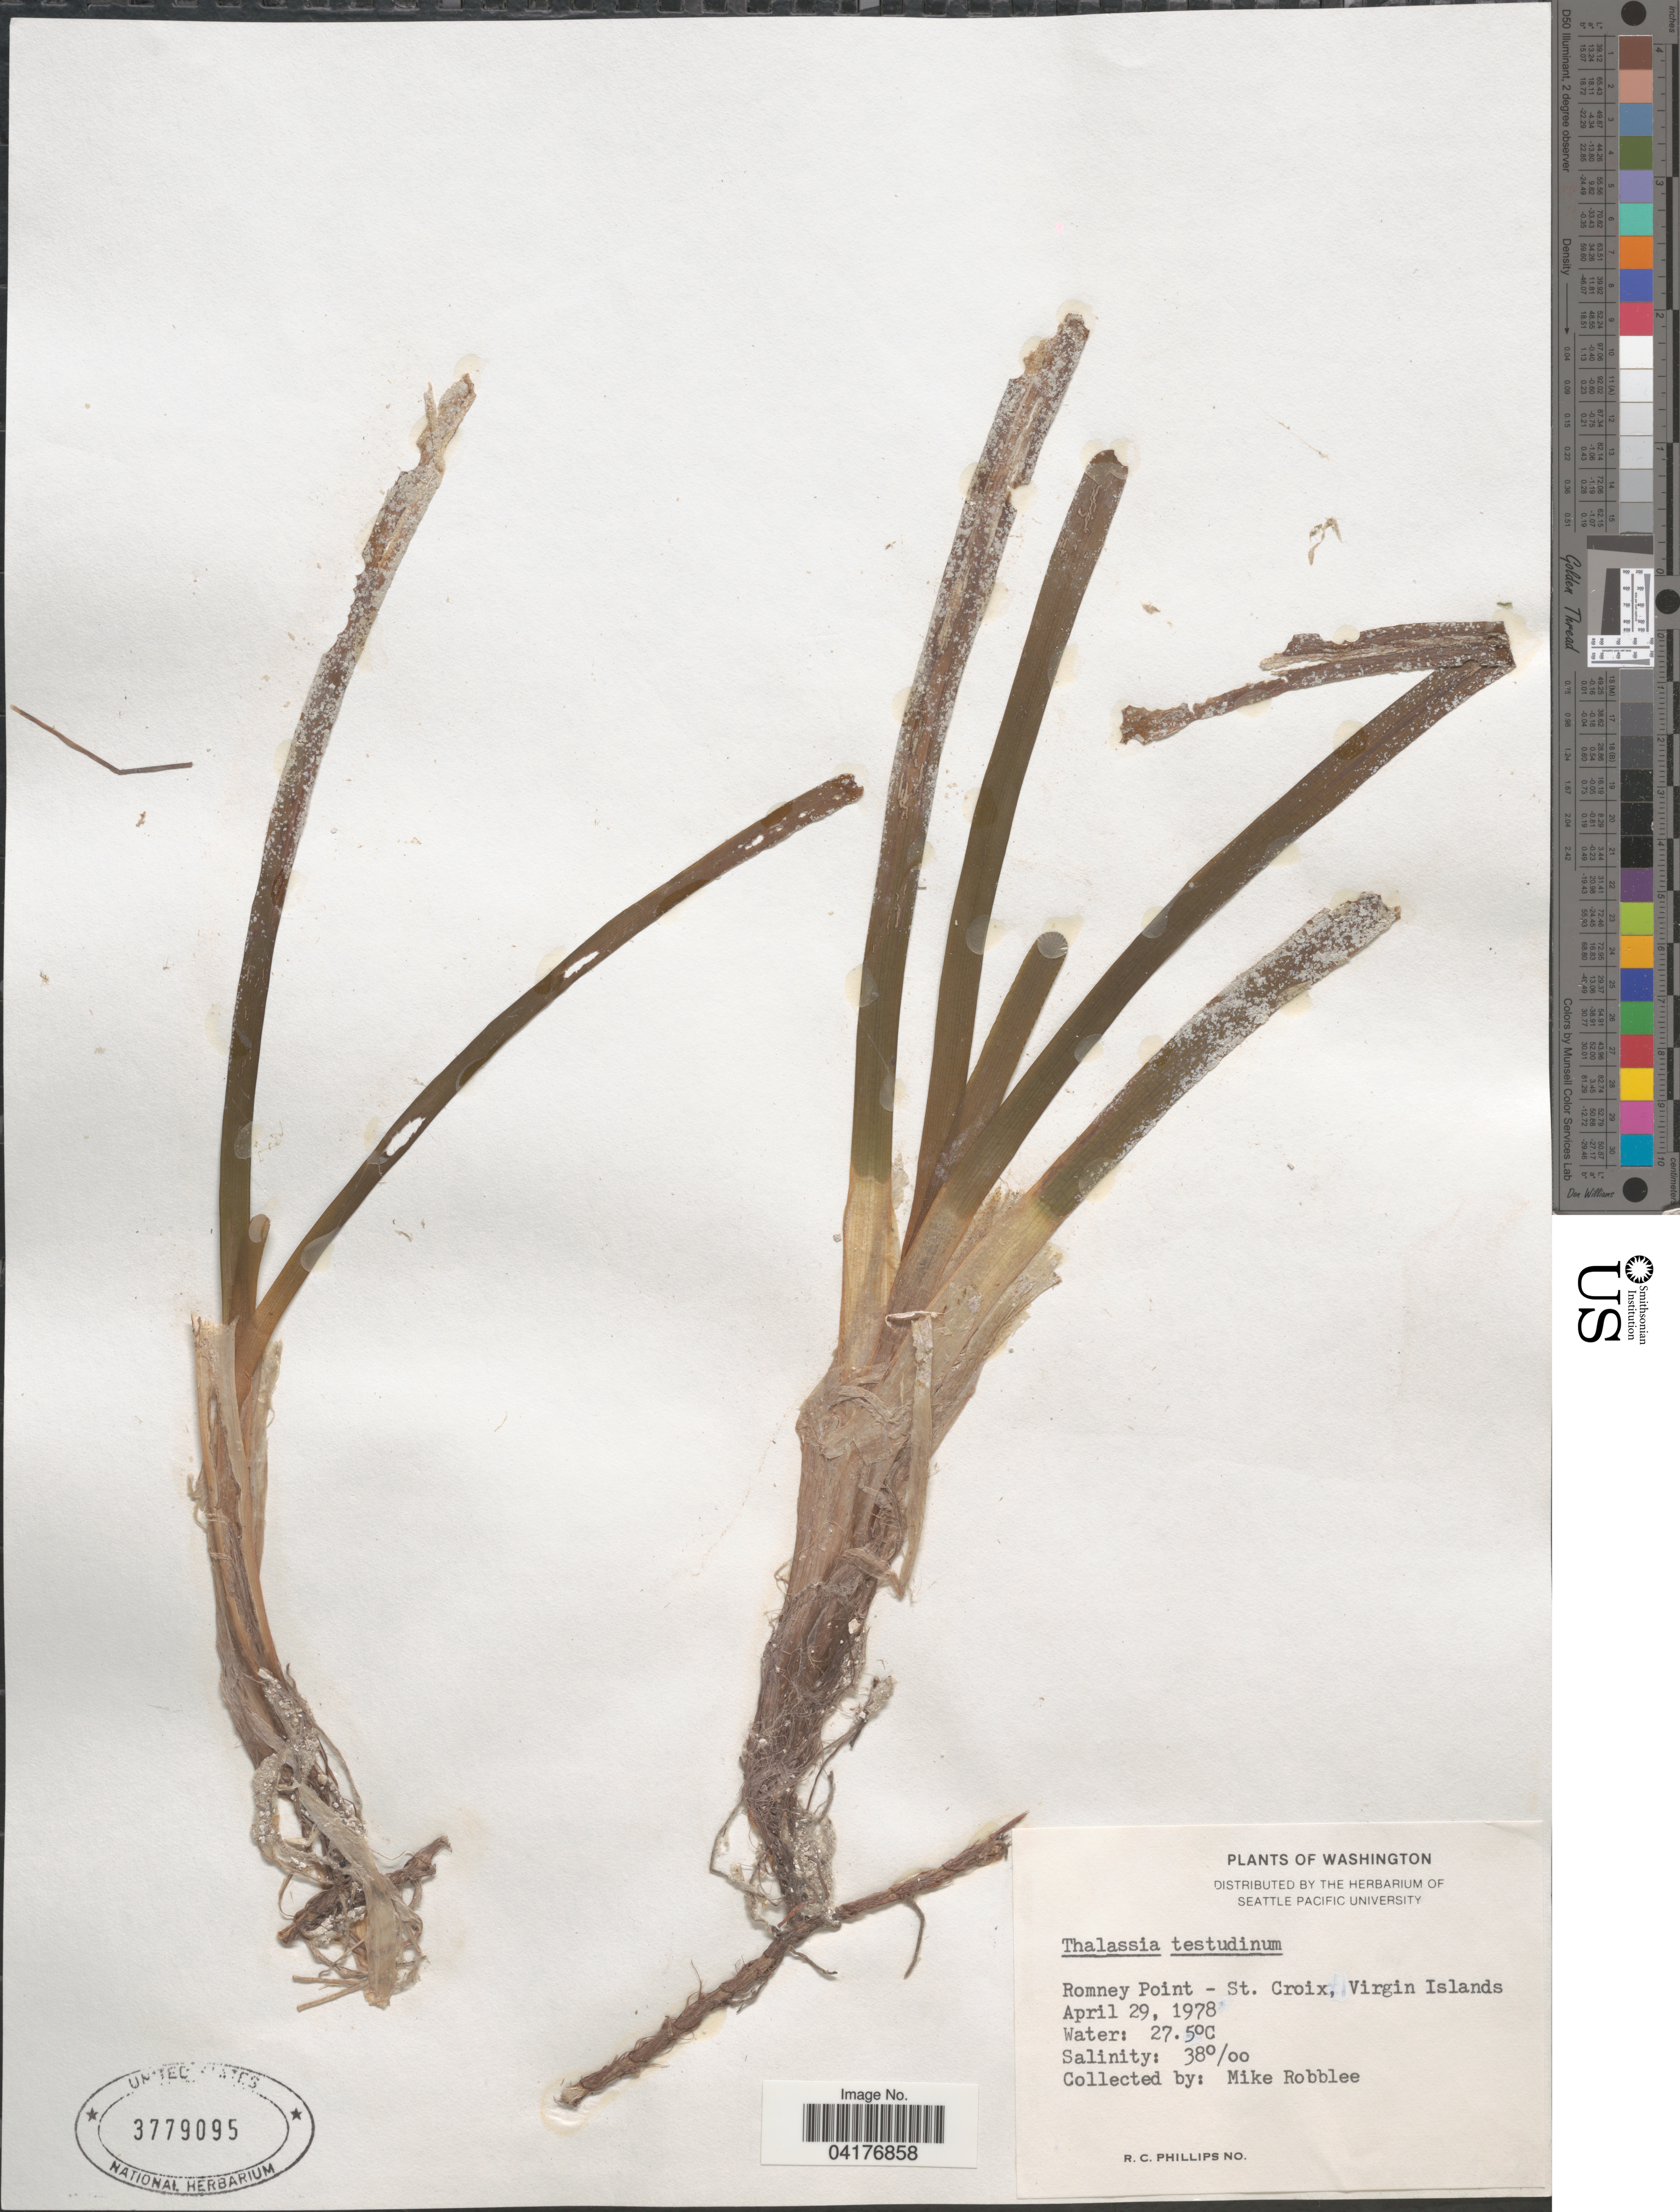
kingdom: Plantae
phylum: Tracheophyta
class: Liliopsida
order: Alismatales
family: Hydrocharitaceae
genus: Thalassia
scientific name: Thalassia testudinum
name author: Banks & Sol. ex K.D. Koenig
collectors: M. Robblee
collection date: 1978-04-29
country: U.S. Virgin Islands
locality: Romney Point - St. Croix, Virgin Islands.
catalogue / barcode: US 3779095